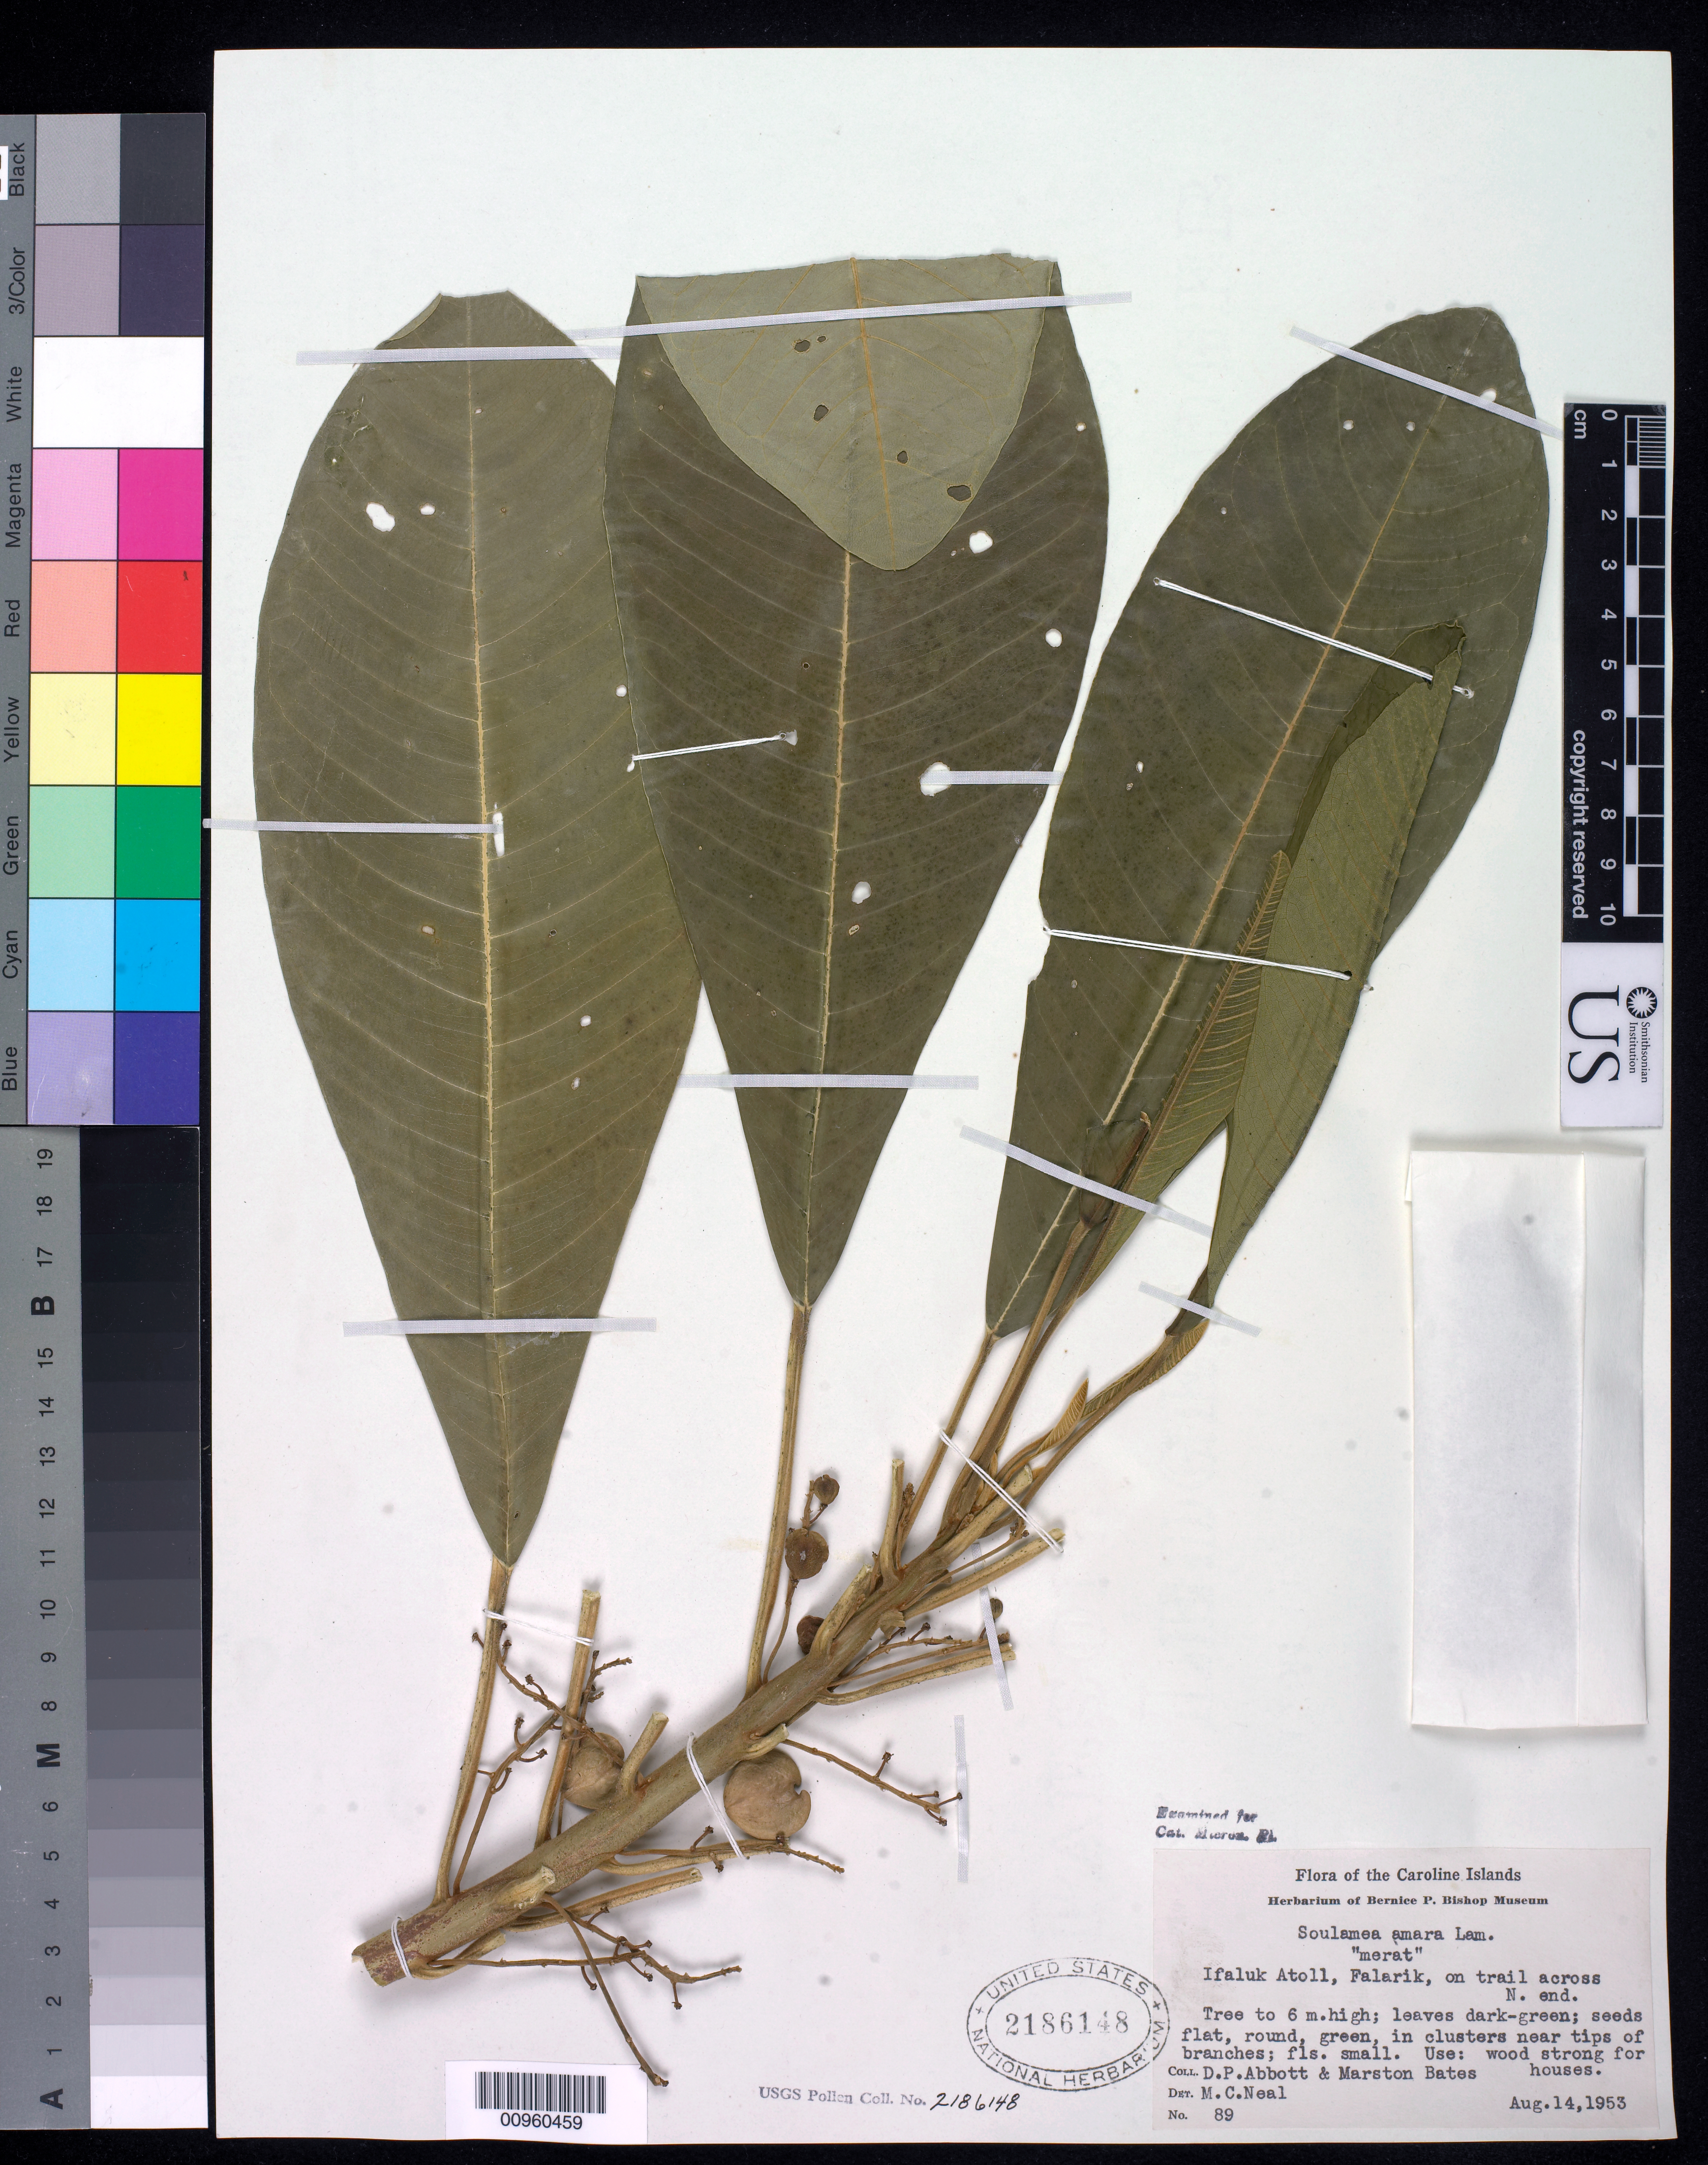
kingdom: Plantae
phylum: Tracheophyta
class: Magnoliopsida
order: Sapindales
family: Simaroubaceae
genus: Soulamea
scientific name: Soulamea amara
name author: Lam.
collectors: D. P. Abbott & M. Bates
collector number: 89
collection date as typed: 14 Aug 1953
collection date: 1953-08-14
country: Micronesia, Federated States of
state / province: Yap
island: Ifalik (Ifaluk) Atoll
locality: Falarik Islet, north end trail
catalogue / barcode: US 2186148